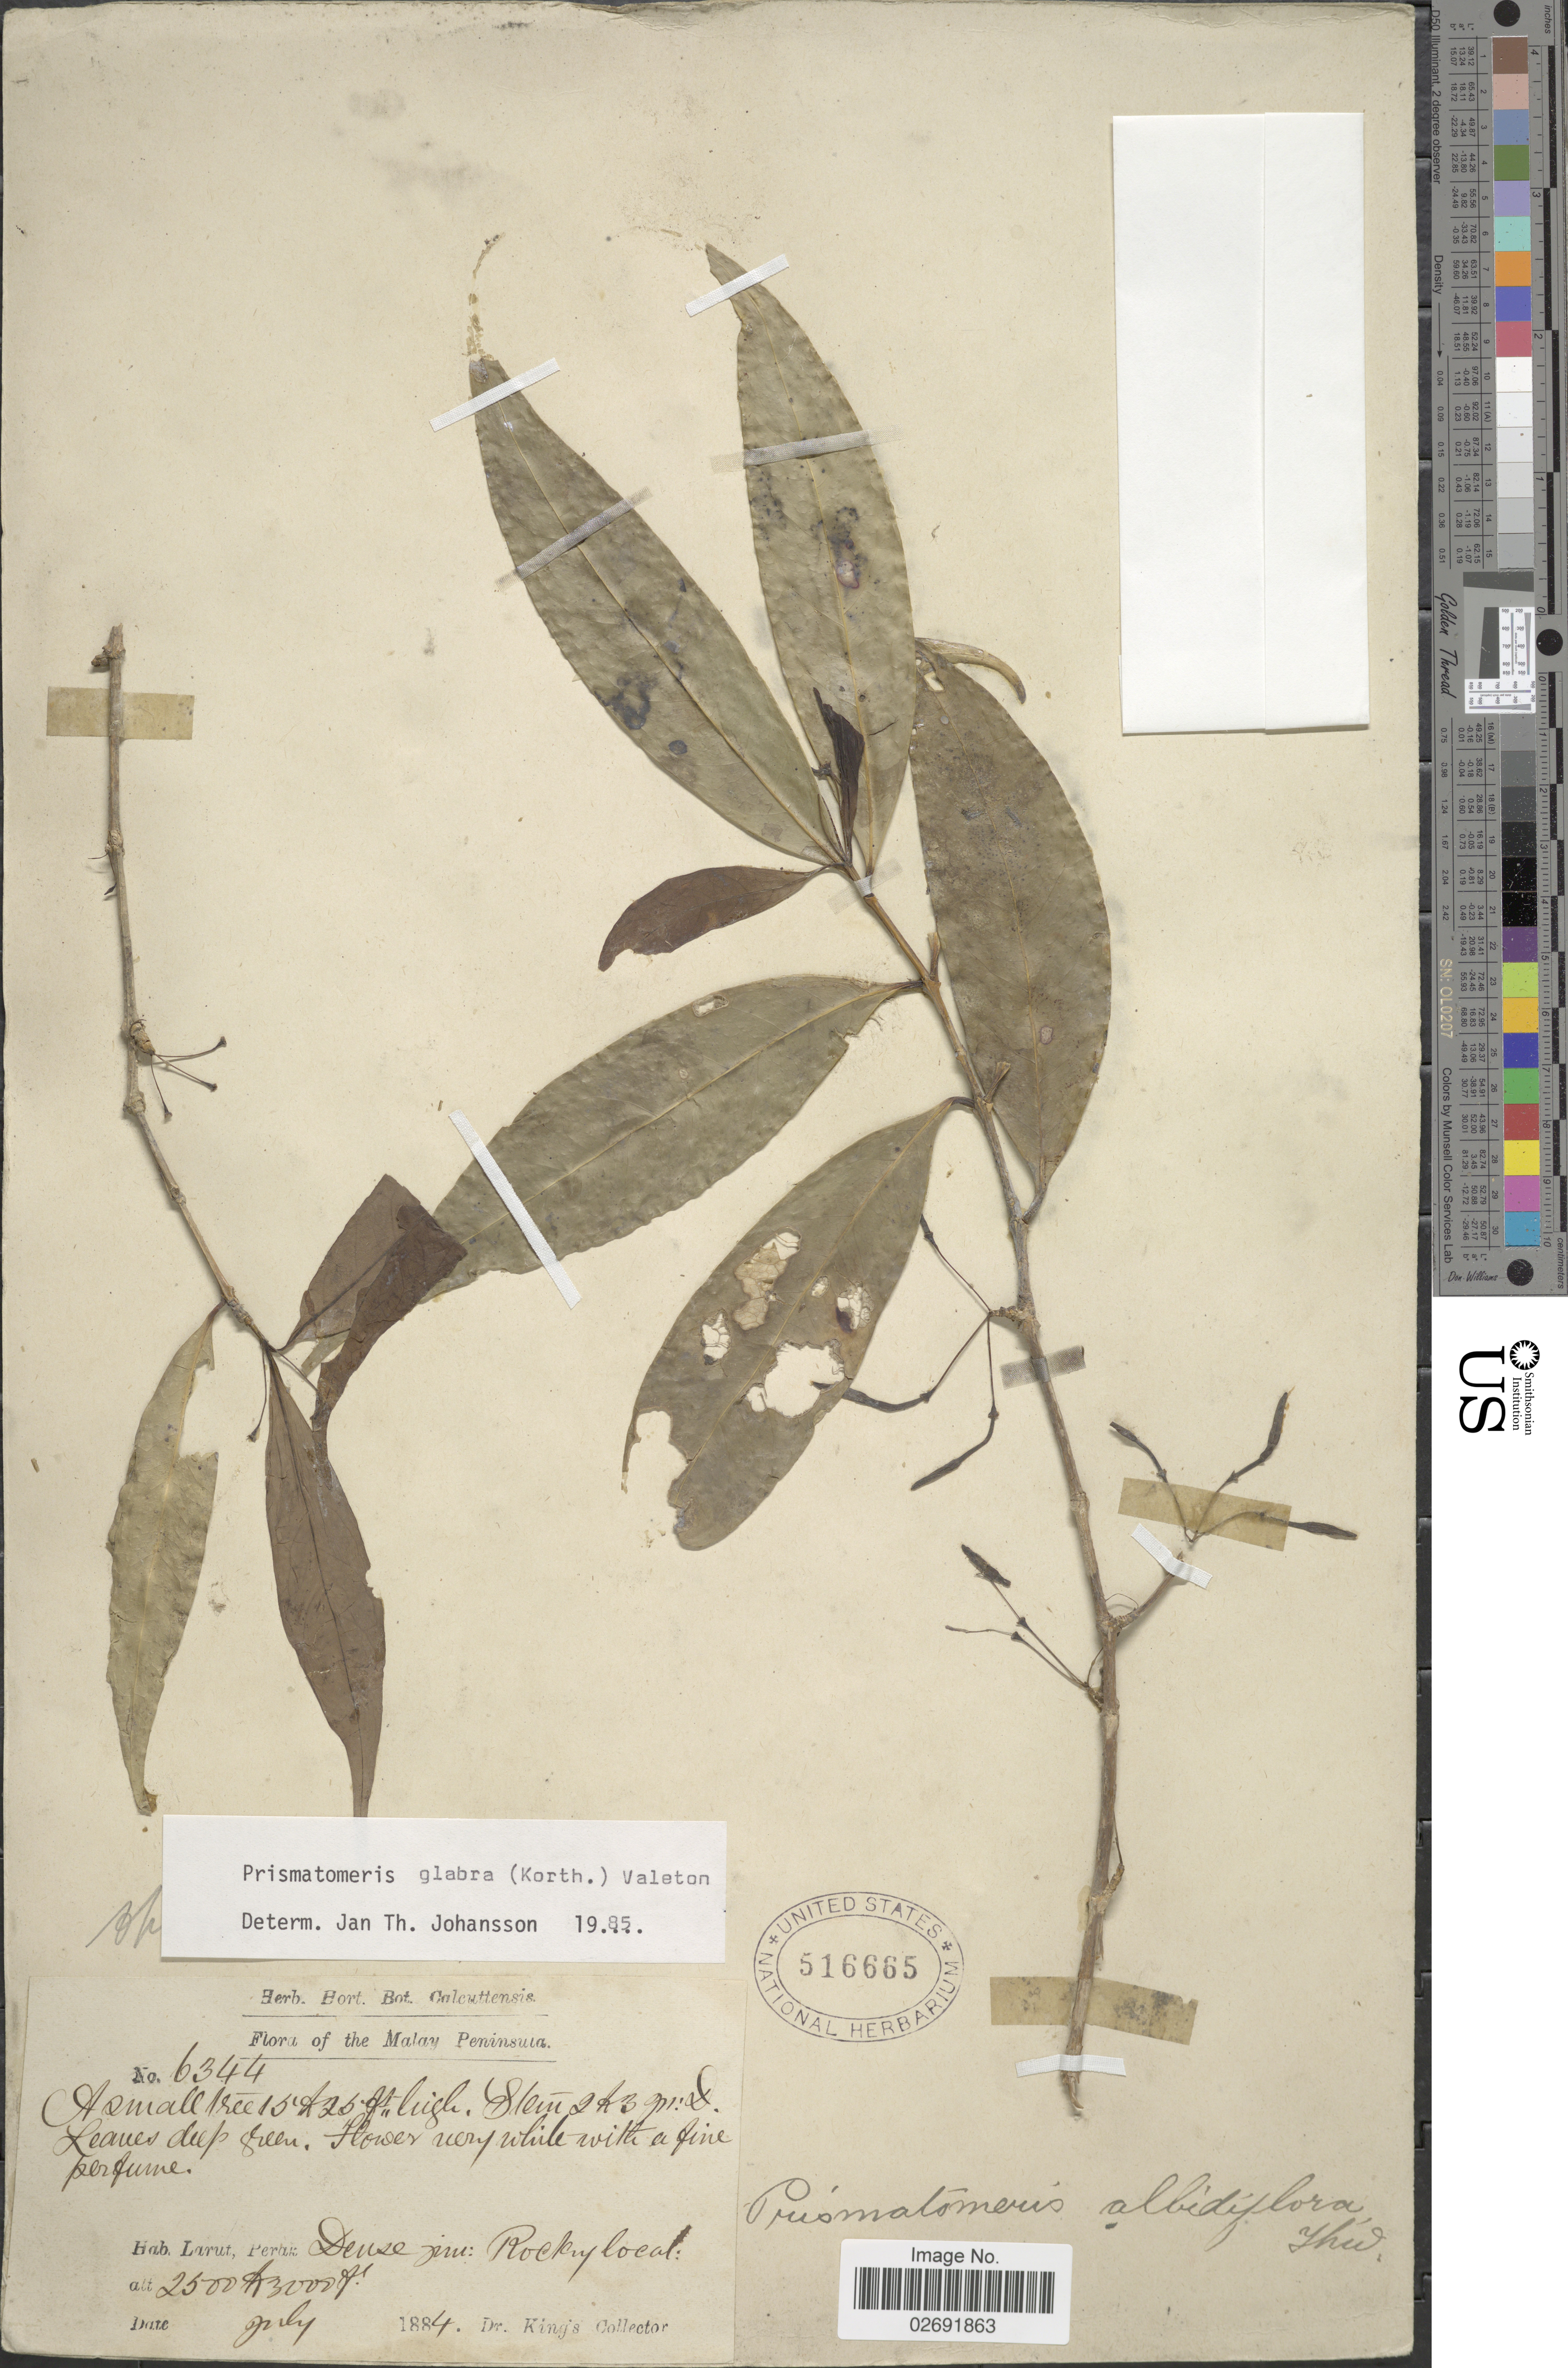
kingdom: Plantae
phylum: Tracheophyta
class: Magnoliopsida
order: Gentianales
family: Rubiaceae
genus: Prismatomeris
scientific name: Prismatomeris glabra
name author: Valeton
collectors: Dr. King's collector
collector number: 6344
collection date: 1884-07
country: Malaysia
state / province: Perak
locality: The Malay Peninsula, Larut, Perak Dense [illegible text] Rocky local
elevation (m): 762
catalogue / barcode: US 516665